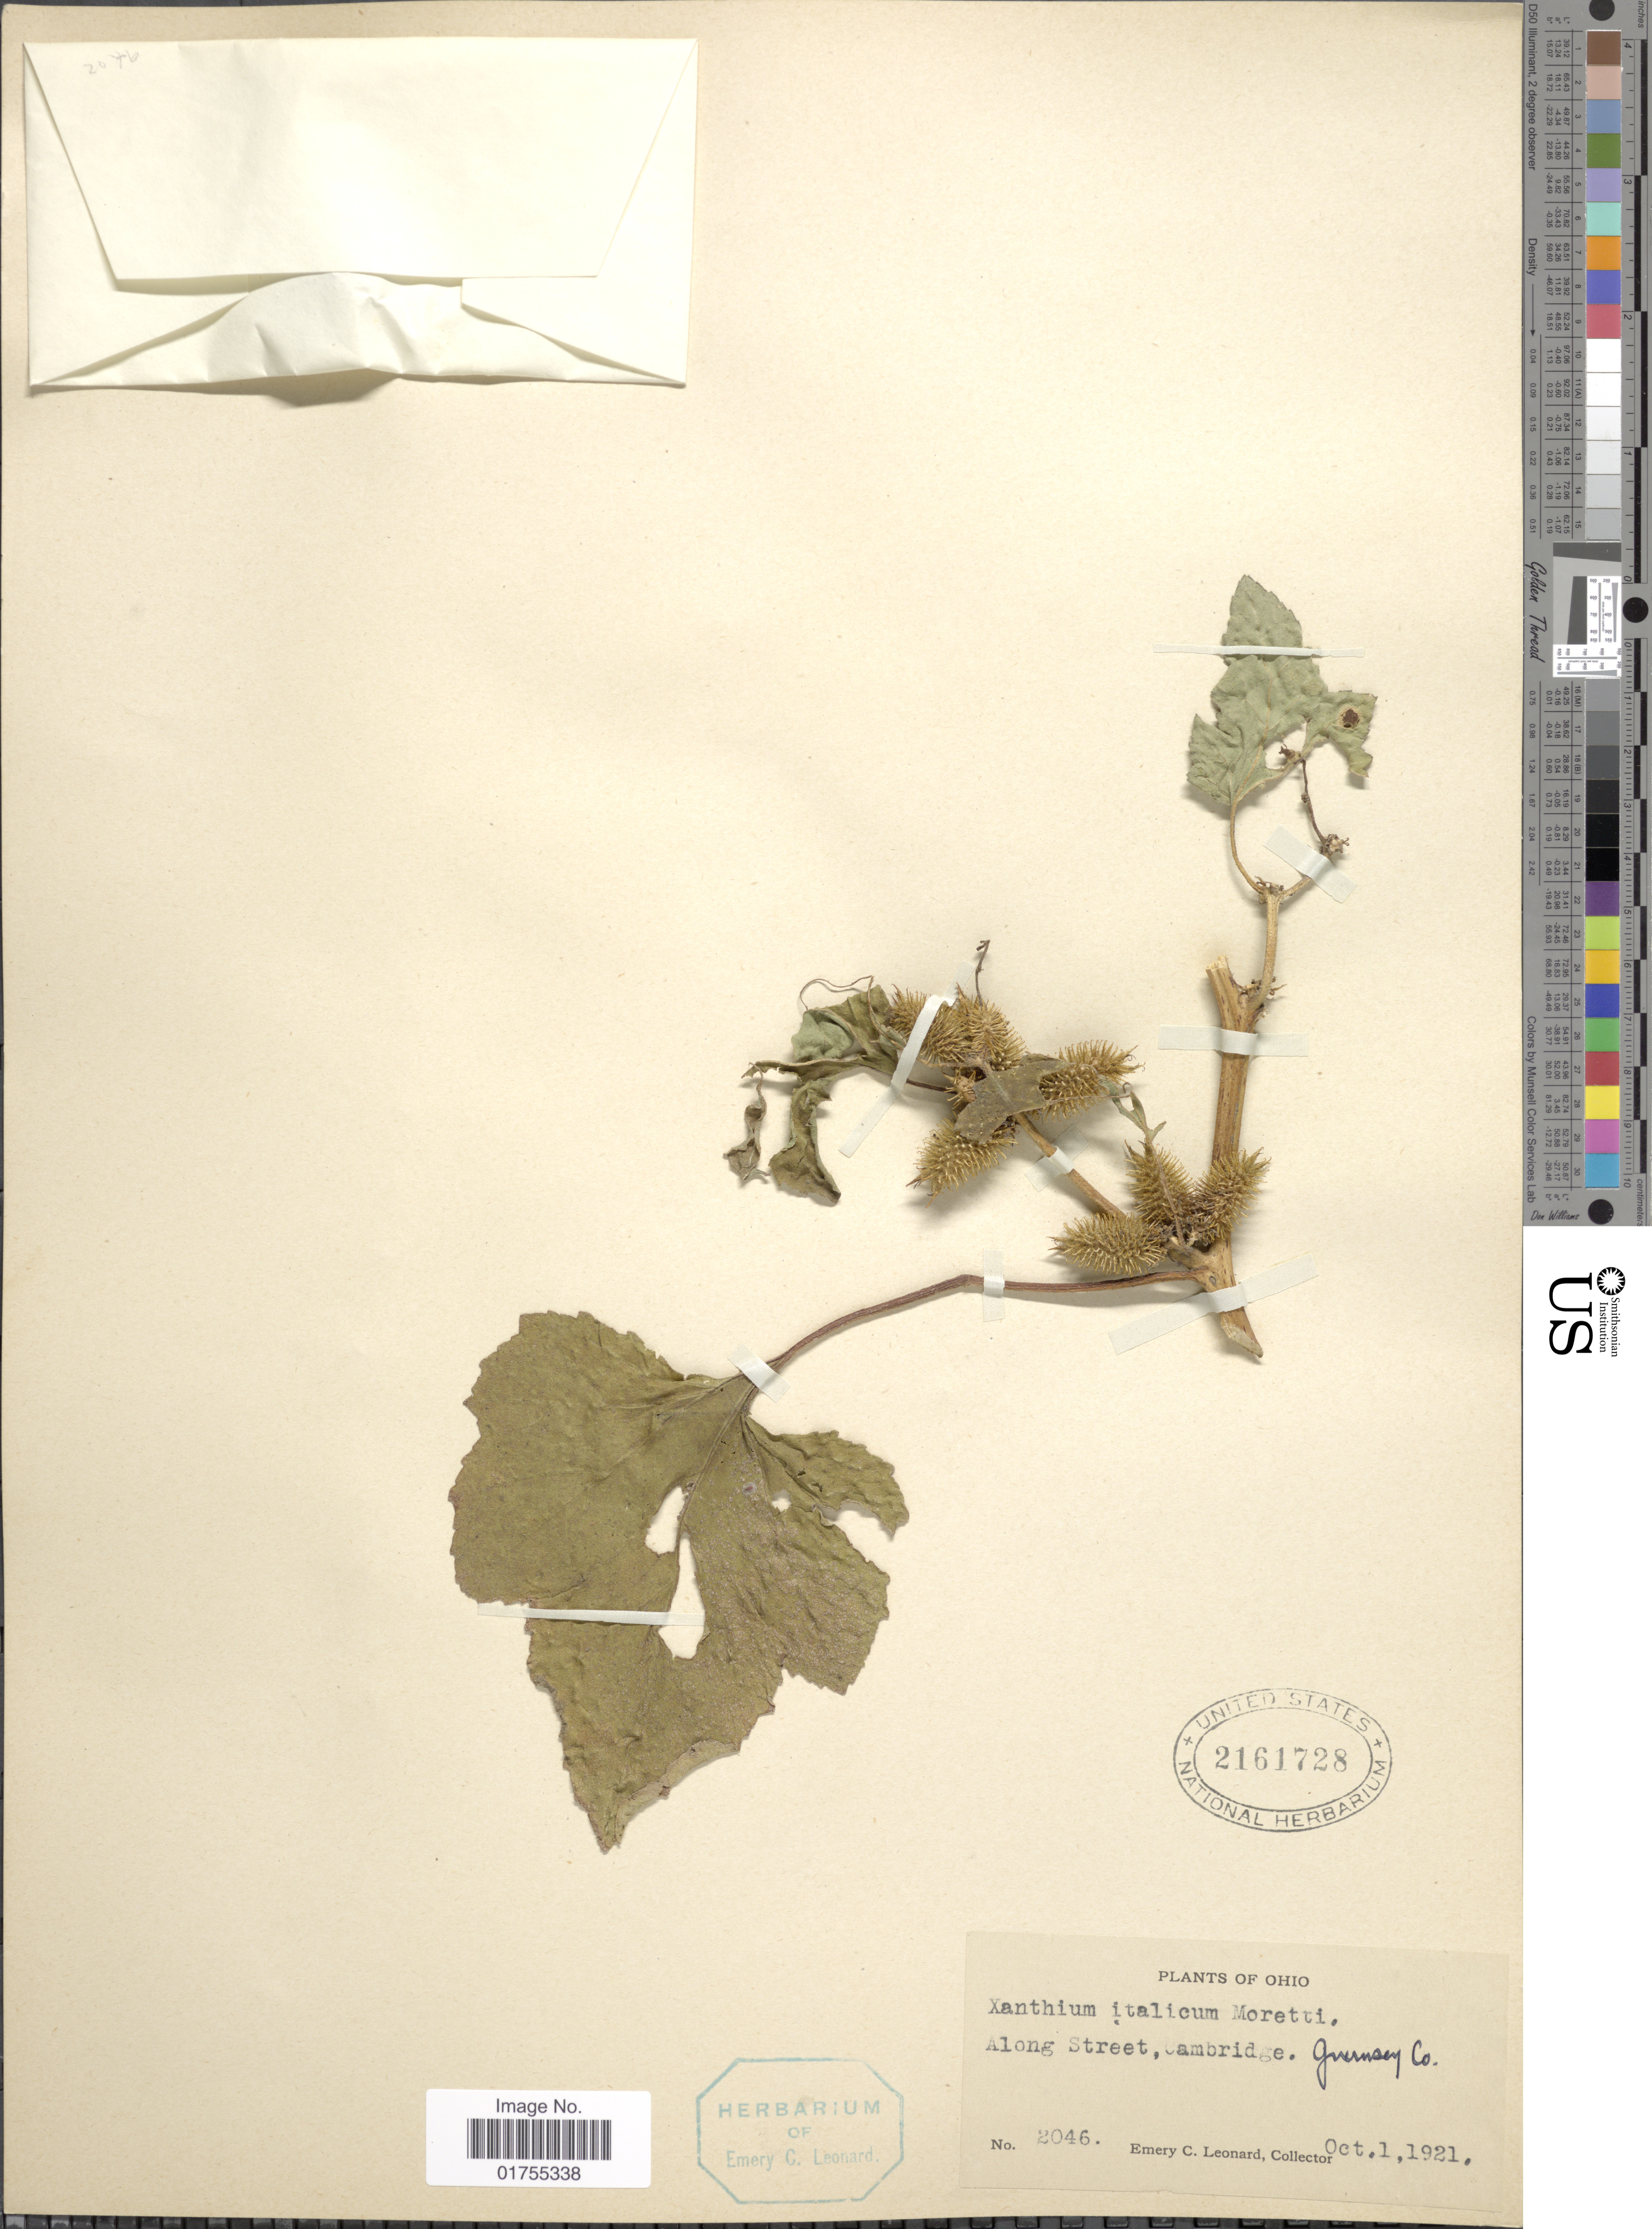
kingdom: Plantae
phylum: Tracheophyta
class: Magnoliopsida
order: Asterales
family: Asteraceae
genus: Xanthium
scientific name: Xanthium strumarium var. canadense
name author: (Mill.) Torr. & A. Gray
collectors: E. C. Leonard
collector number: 2046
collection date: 1921-10-01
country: United States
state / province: Ohio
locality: Along Street, Cambridge, Guernsey Co.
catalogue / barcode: US 2161728